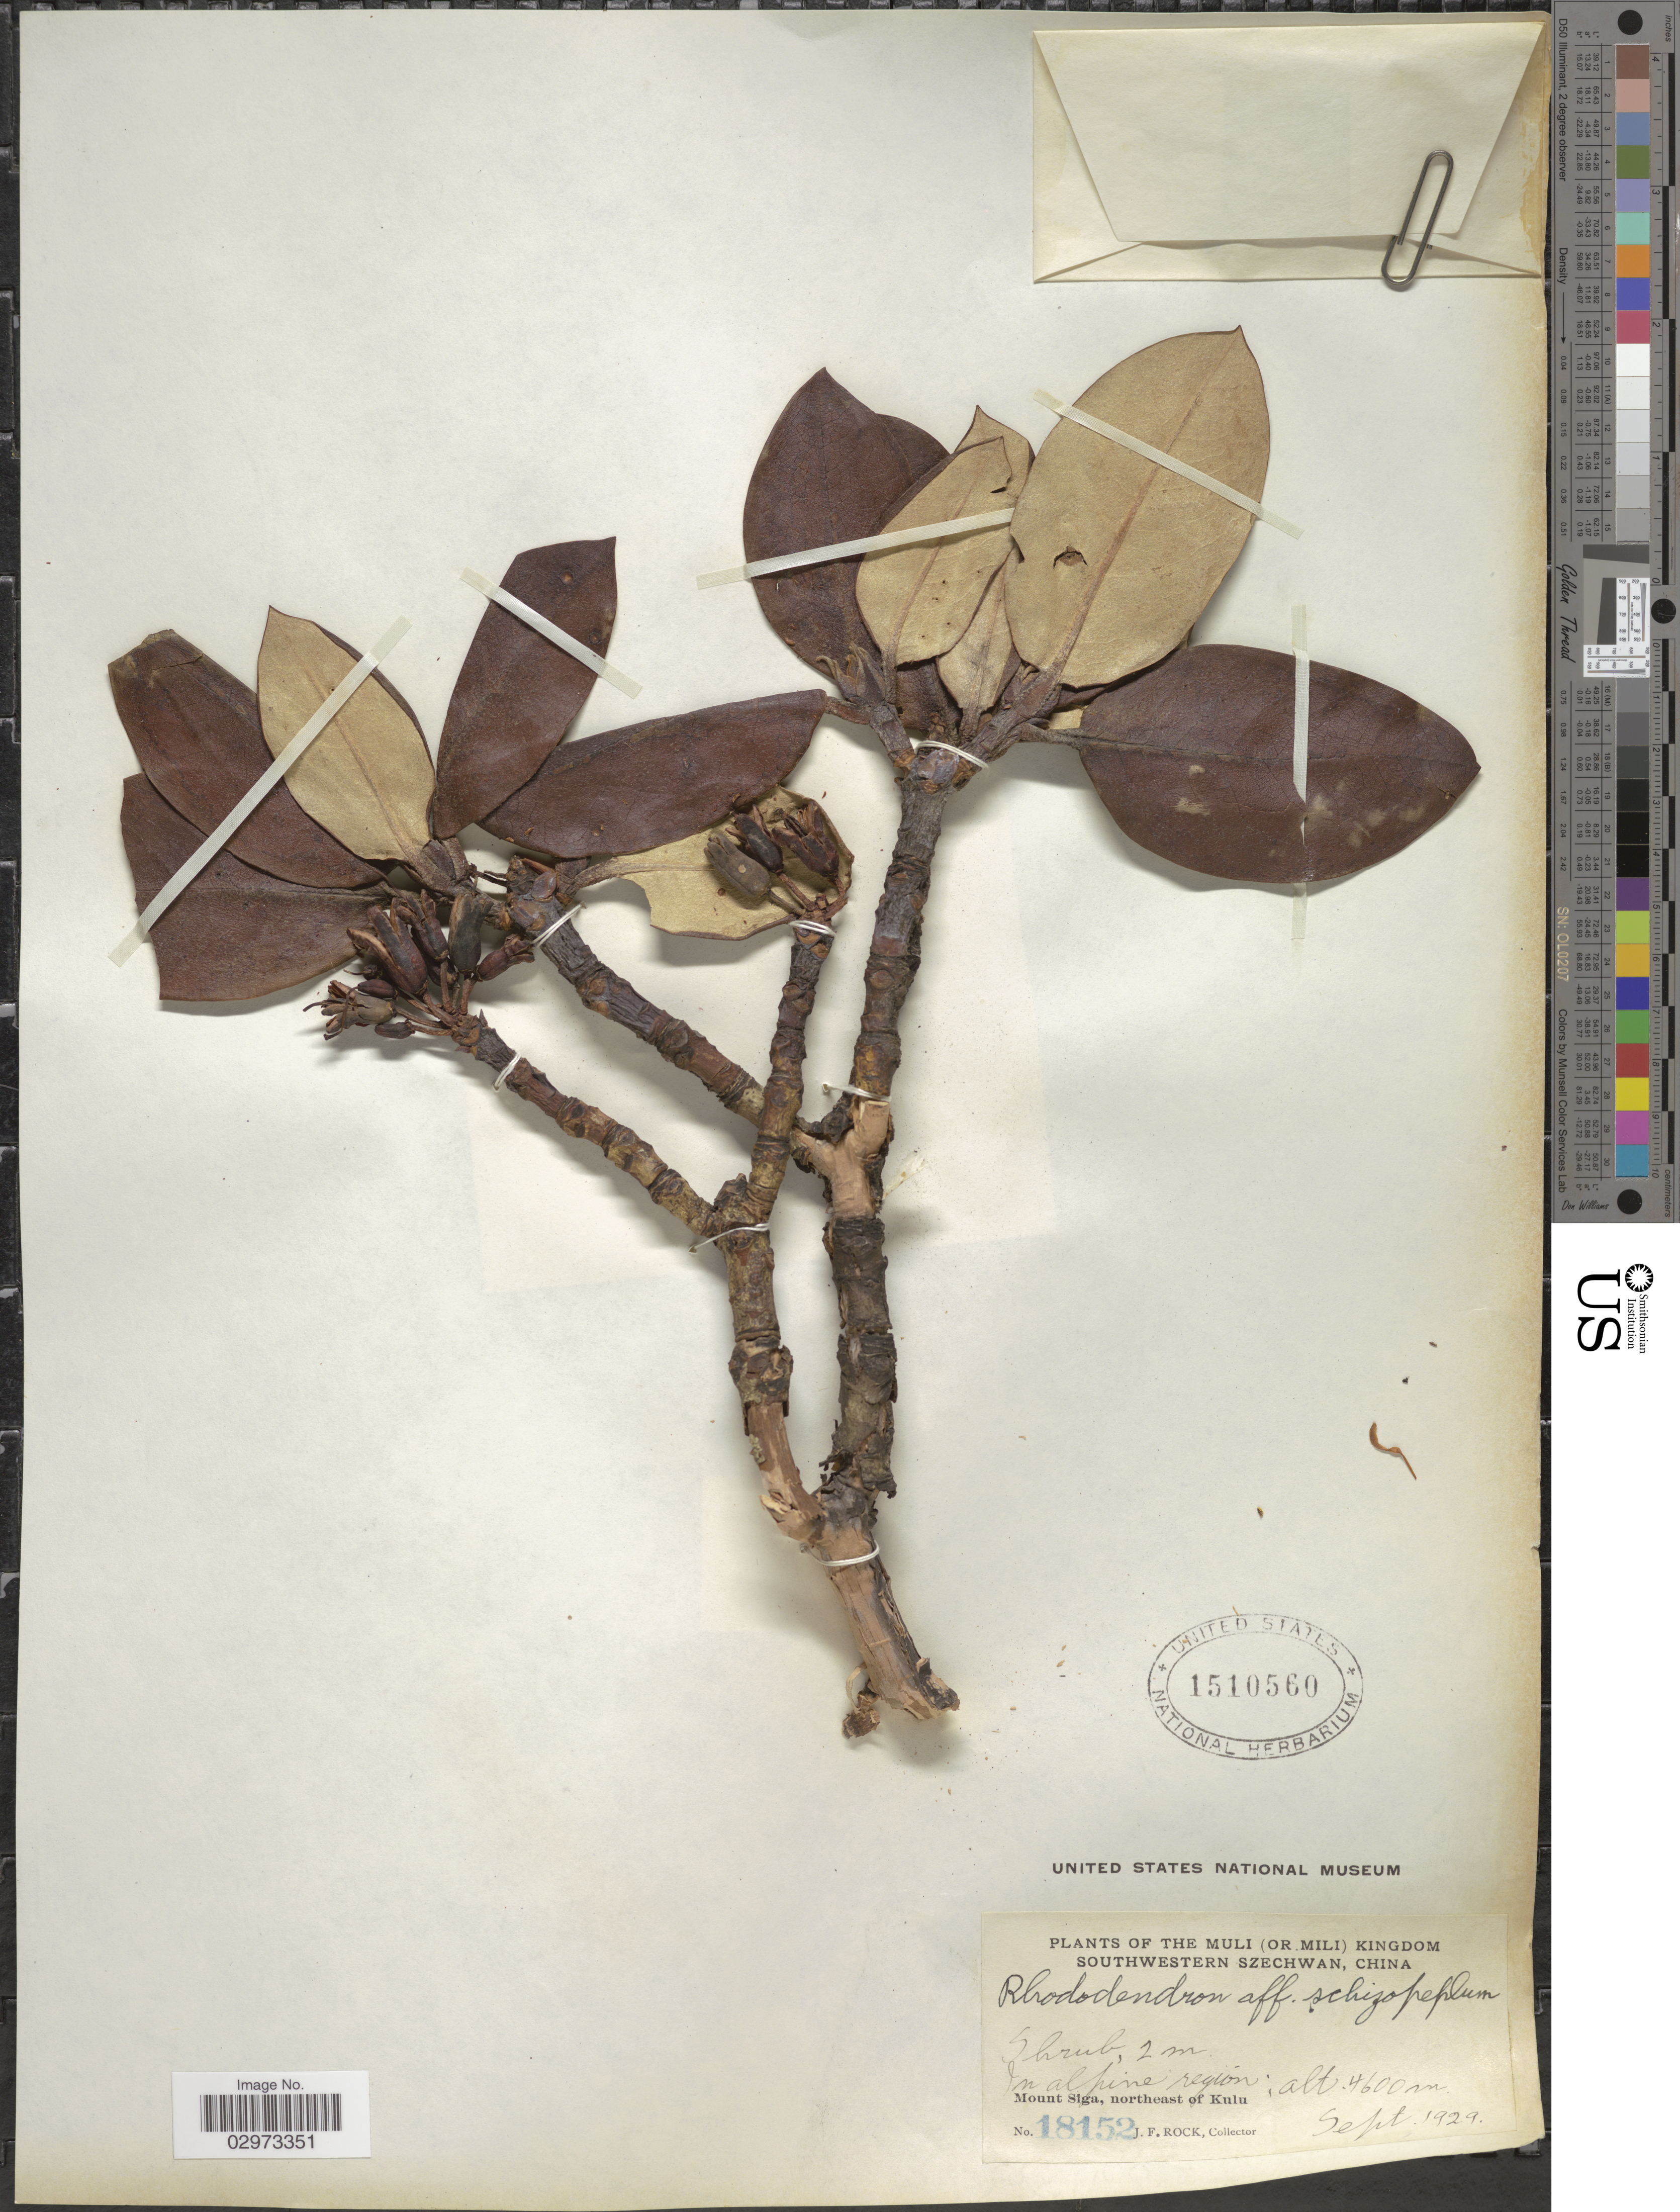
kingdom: Plantae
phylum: Tracheophyta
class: Magnoliopsida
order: Ericales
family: Ericaceae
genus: Rhododendron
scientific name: Rhododendron schizopeplum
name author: Balf. f. & Forrest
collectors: J. Rock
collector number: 18152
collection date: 1929-09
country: China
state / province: Sichuan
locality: The Muli (or Mili) Kingdom. Southwestern Szechwan. In alpine región. Mount Siga, northeast of Kulu.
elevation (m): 4600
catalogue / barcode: US 1510560